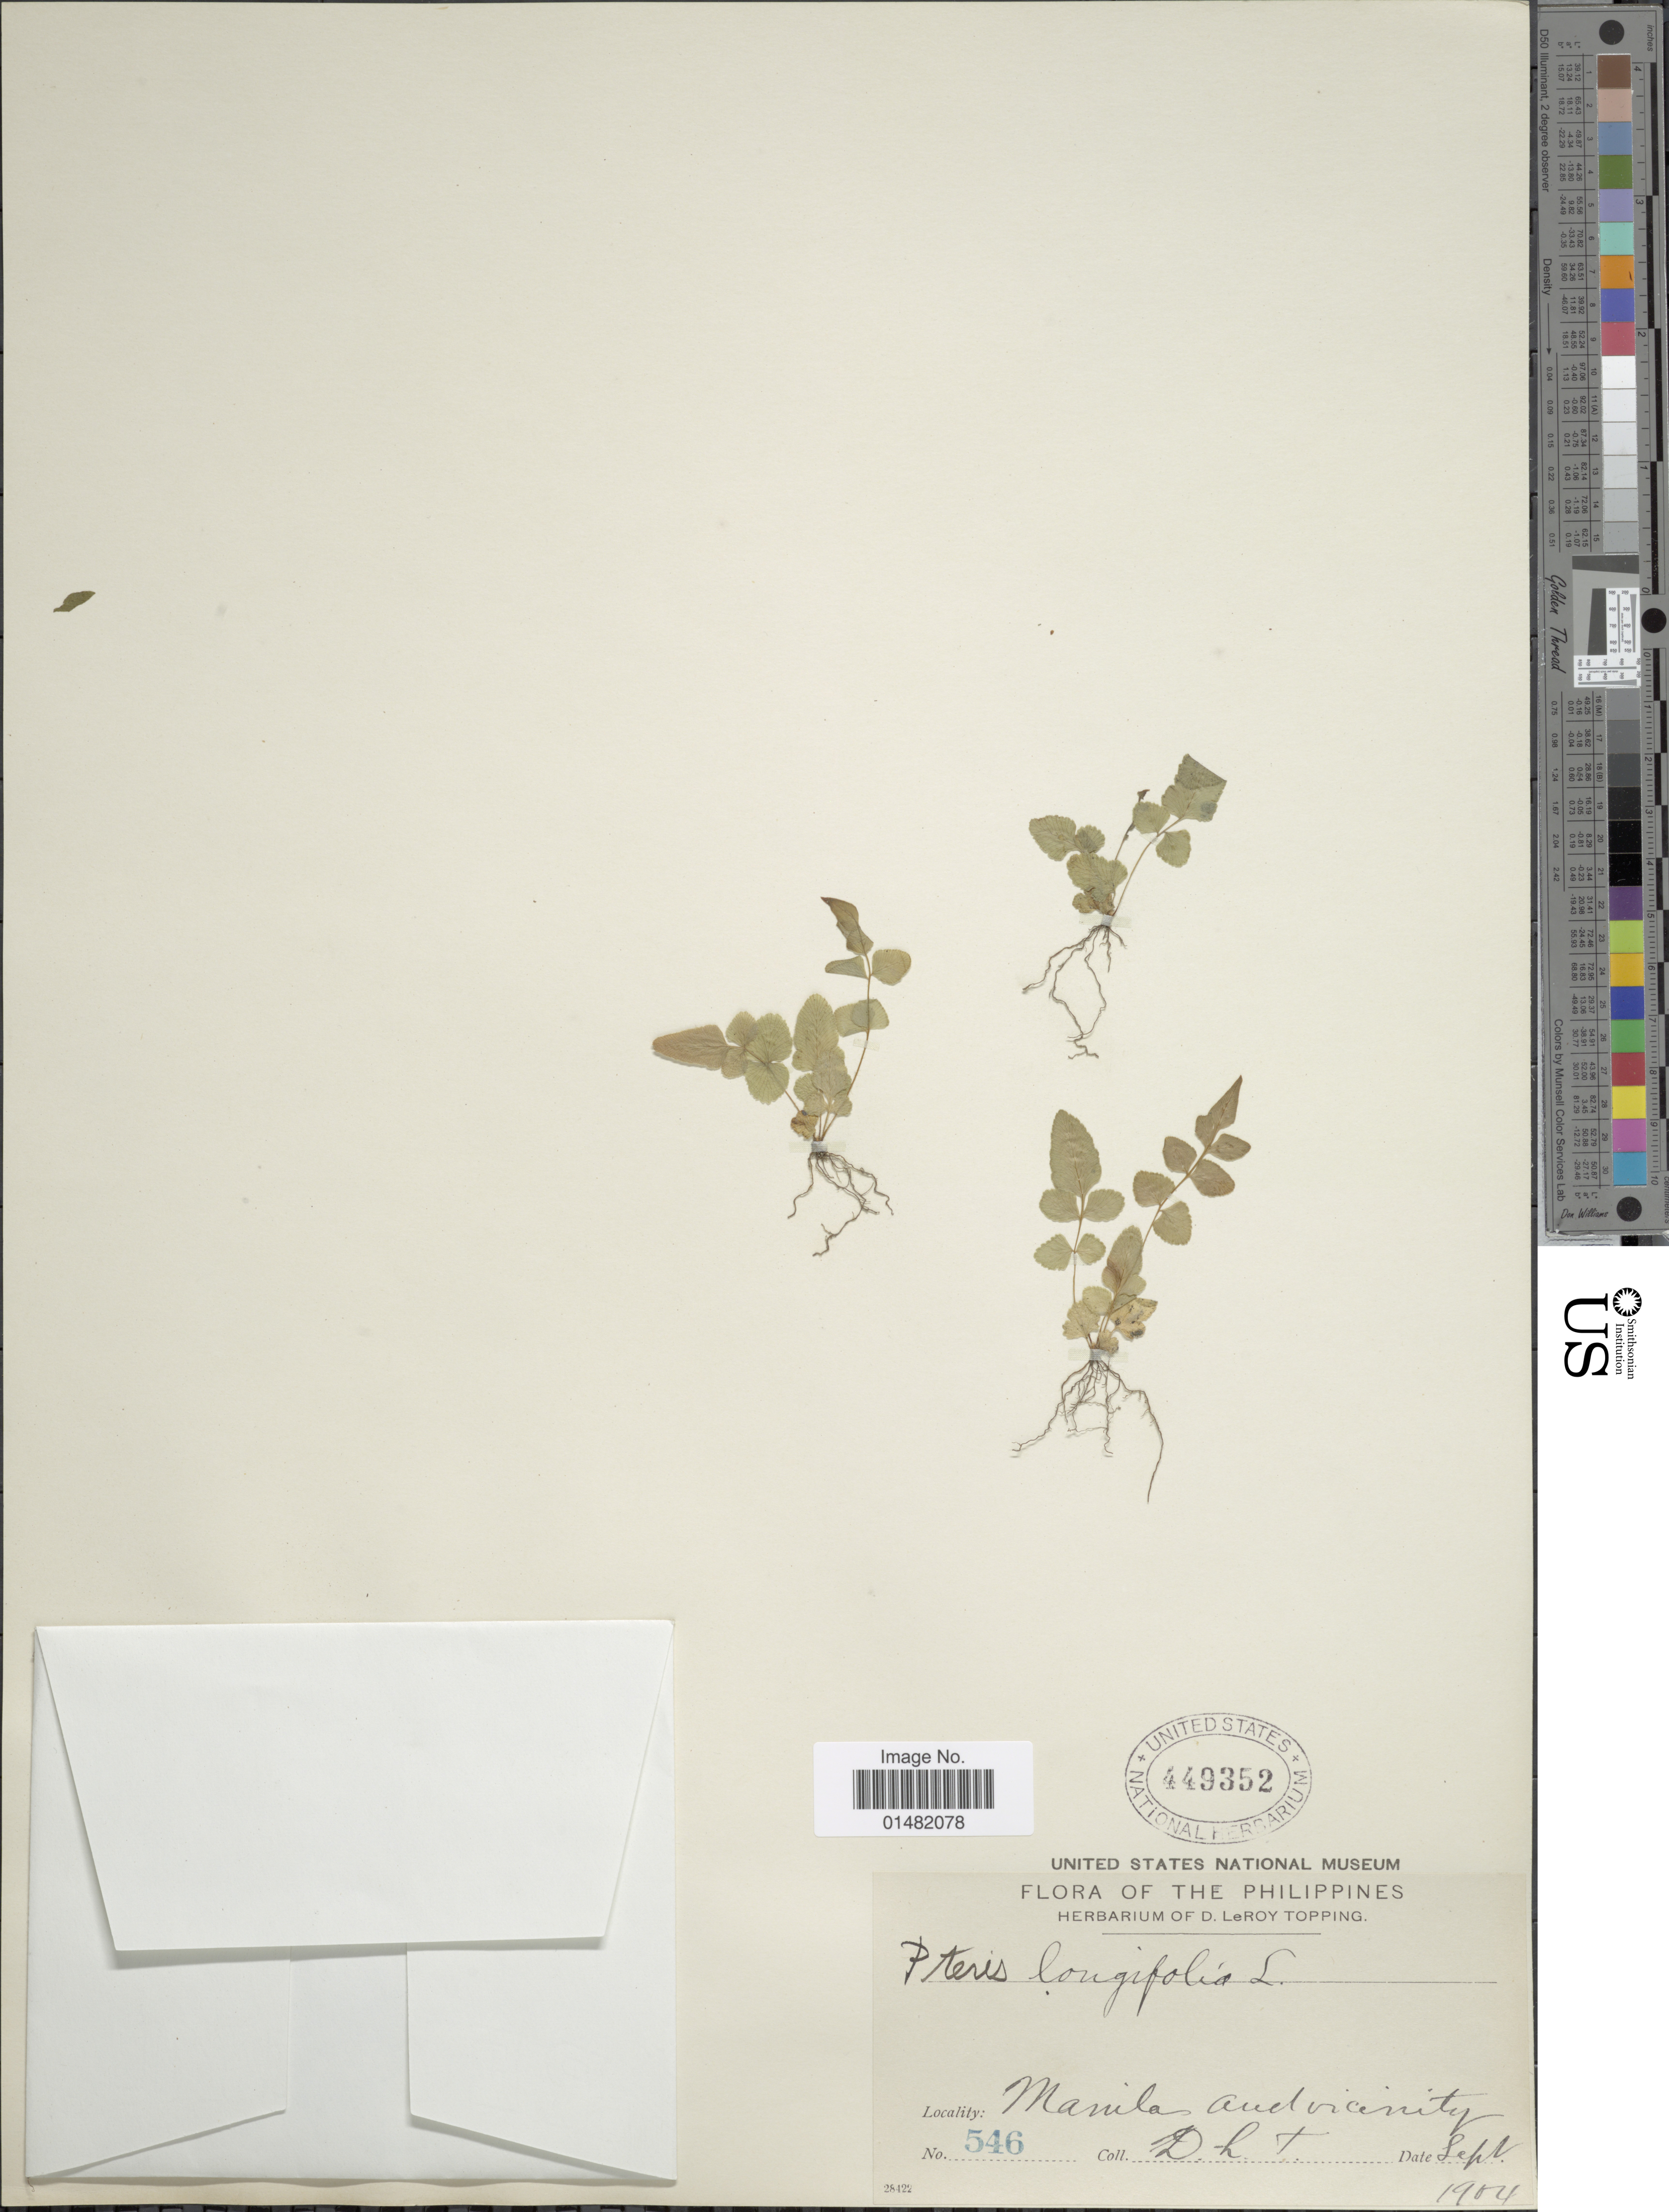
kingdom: Plantae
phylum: Tracheophyta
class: Polypodiopsida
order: Polypodiales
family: Pteridaceae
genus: Pteris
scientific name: Pteris vittata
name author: L.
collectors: D. L. Topping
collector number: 546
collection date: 1904-09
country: Philippines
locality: Manila and vicinity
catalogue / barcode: US 449352